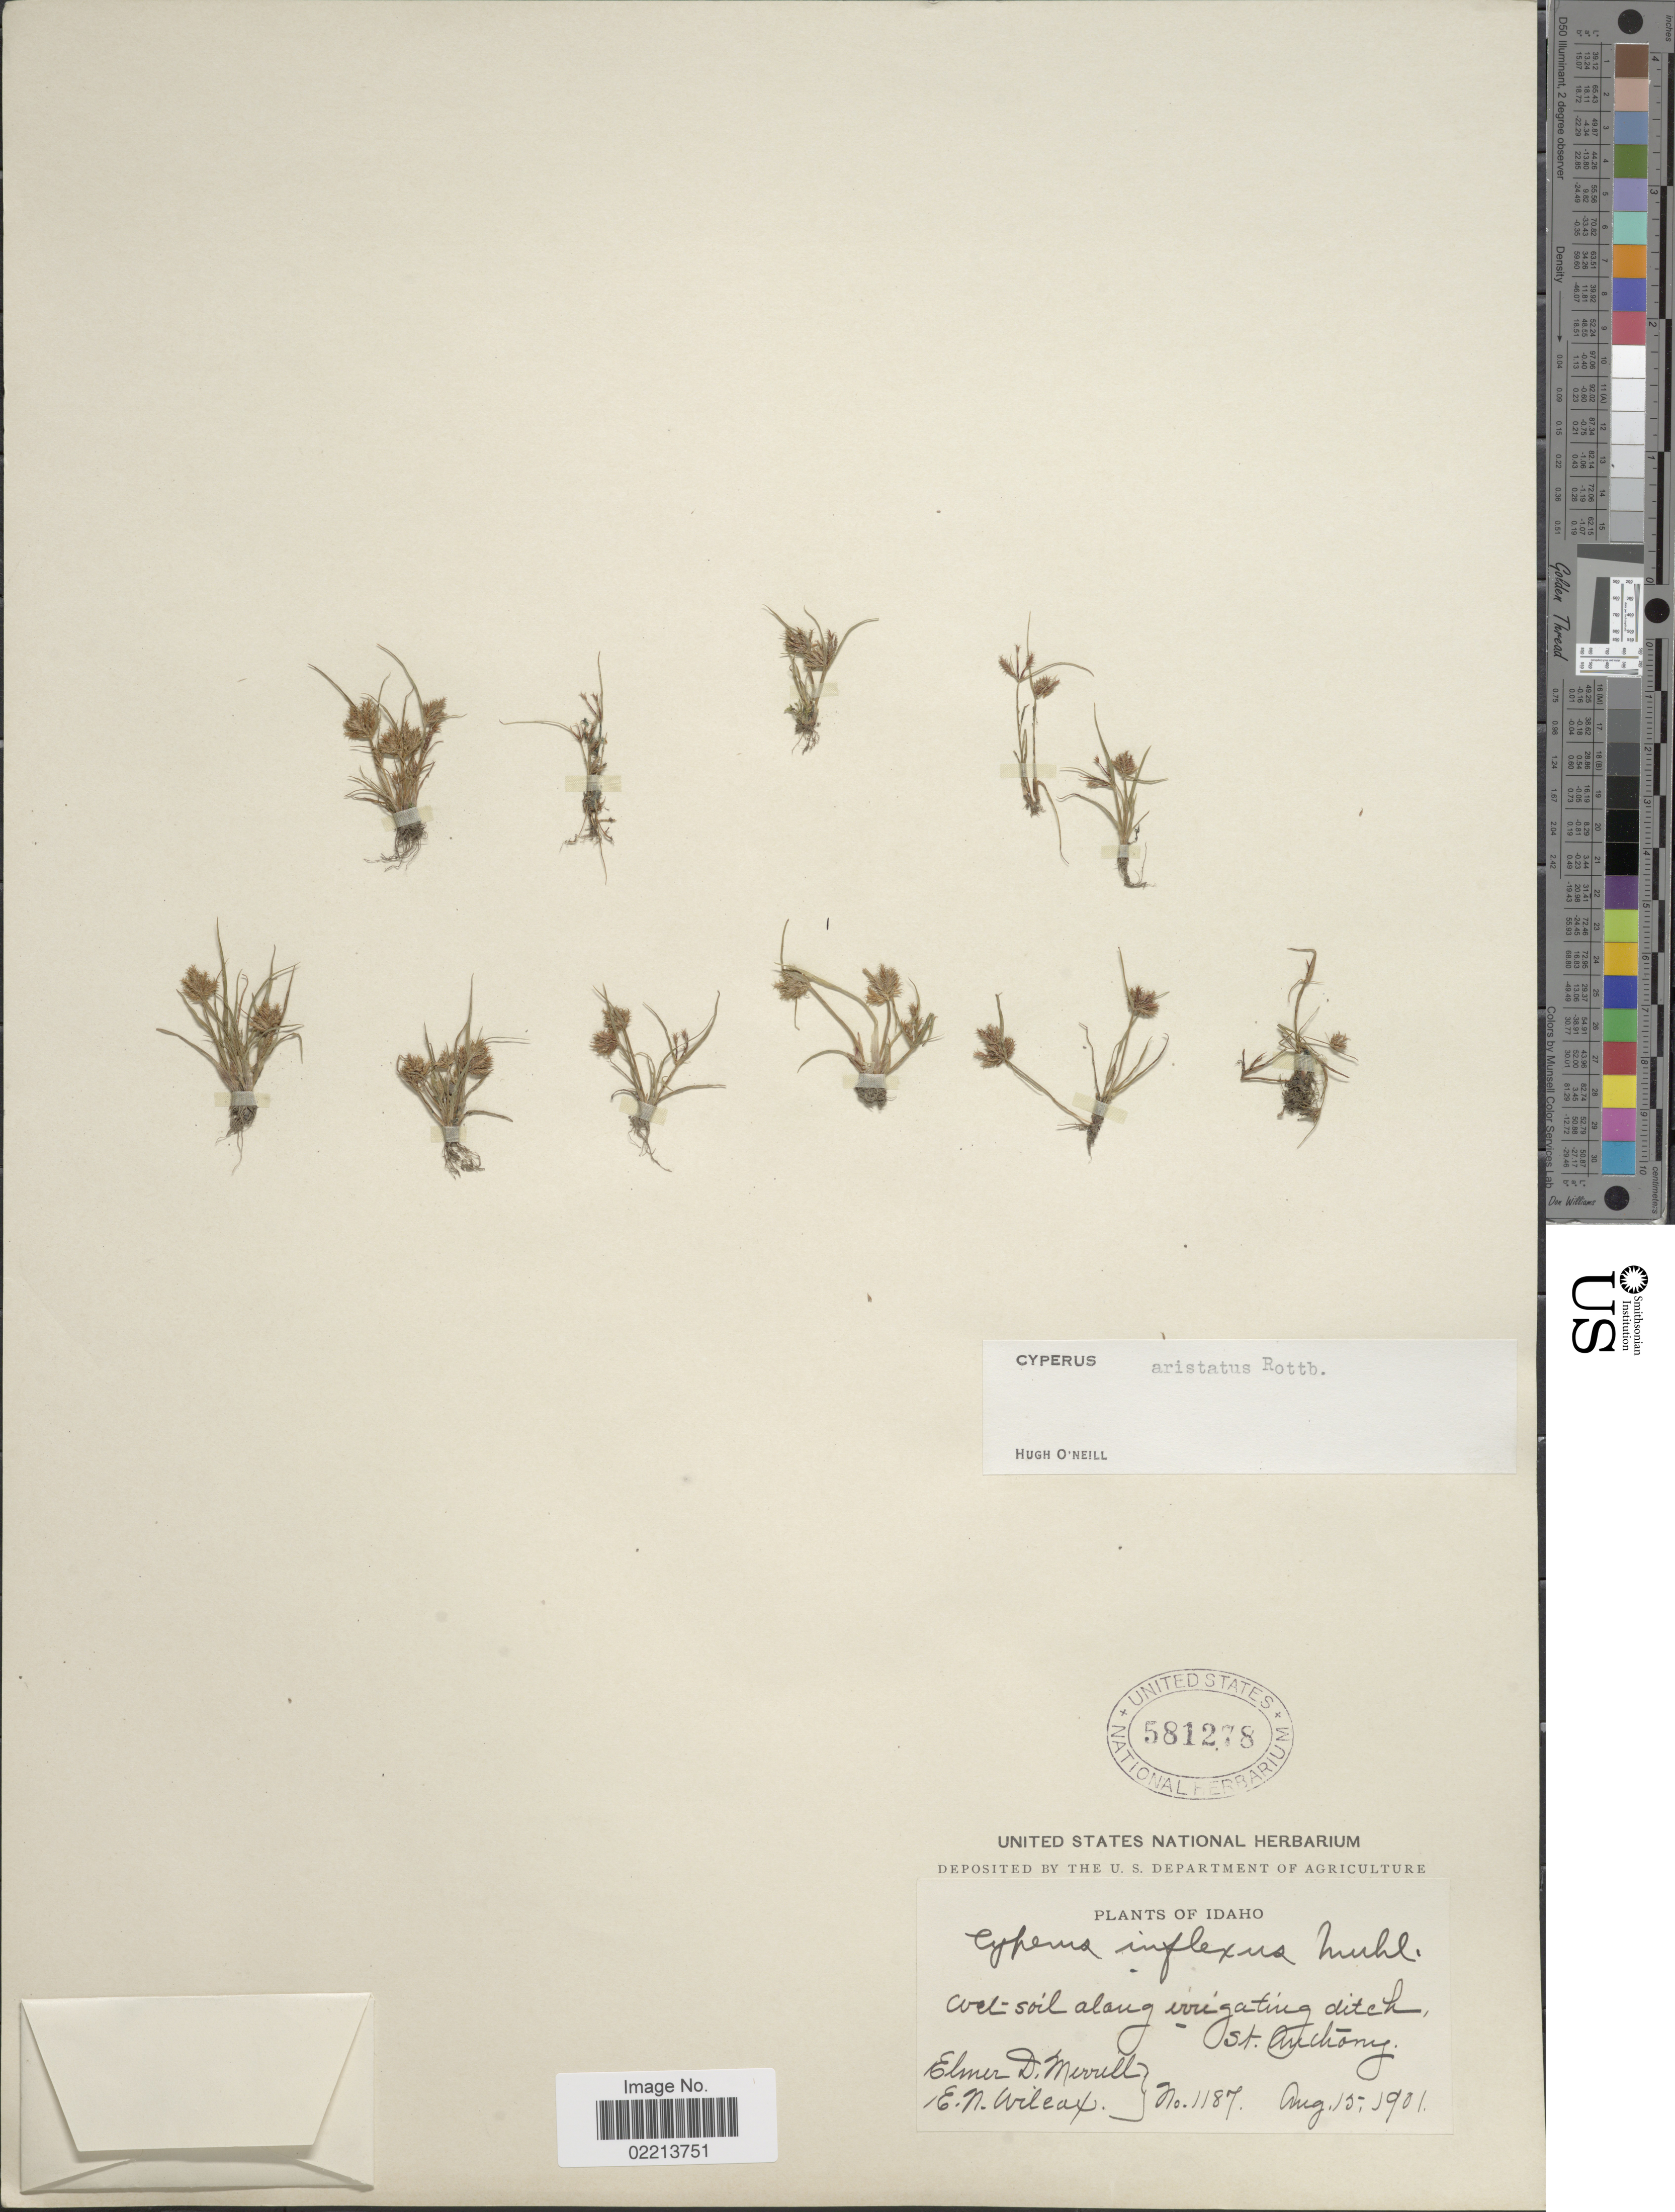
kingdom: Plantae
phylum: Tracheophyta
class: Liliopsida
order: Poales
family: Cyperaceae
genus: Cyperus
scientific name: Cyperus squarrosus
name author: L.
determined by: Strong, Mark T., (BOT), Smithsonian Institution - National Museum of Natural History (UNITED STATES)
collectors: E. D. Merrill & E. Wileax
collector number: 1187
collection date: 1901-08-15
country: United States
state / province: Idaho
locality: Wet soil along irrigating ditch, St. Anthony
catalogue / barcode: US 581278